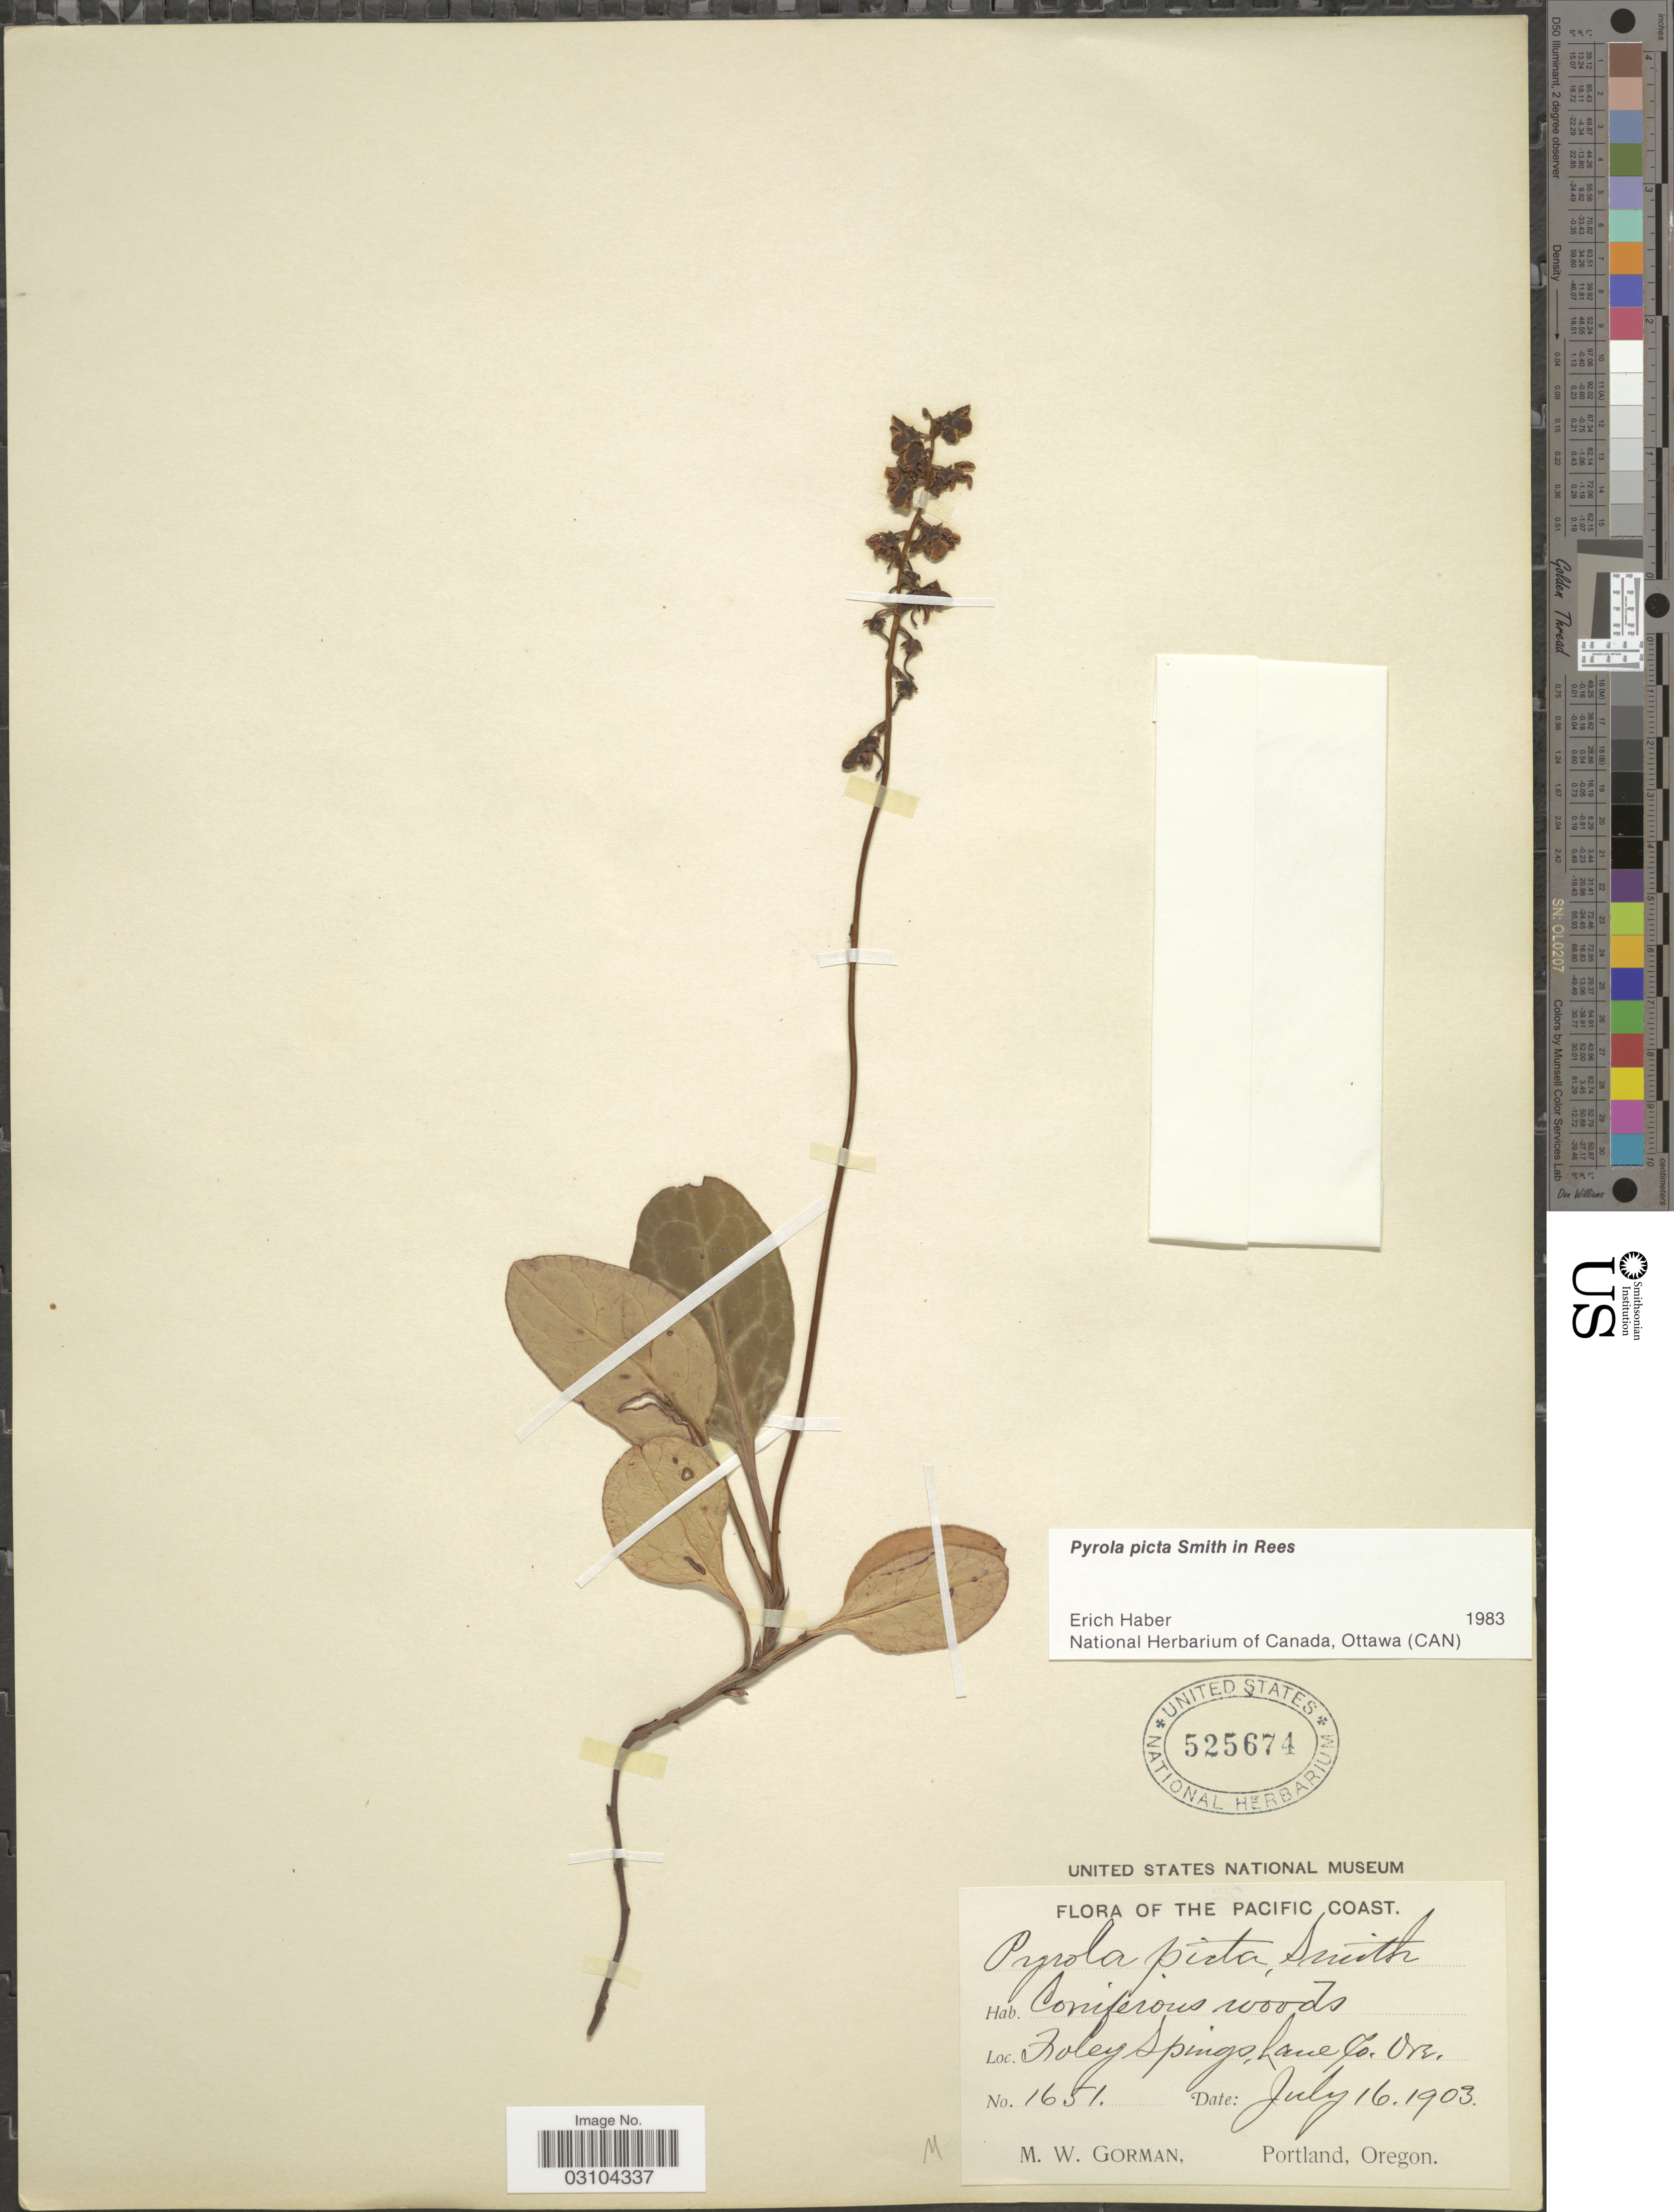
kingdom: Plantae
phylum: Tracheophyta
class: Magnoliopsida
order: Ericales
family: Ericaceae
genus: Pyrola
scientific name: Pyrola picta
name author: Sm. in Rees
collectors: M. W. Gorman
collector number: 1651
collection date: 1903-07-16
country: United States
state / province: Oregon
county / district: Lane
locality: The Pacific Coast. Coniferious woods, Boley Springs, Lane Co.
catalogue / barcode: US 525674